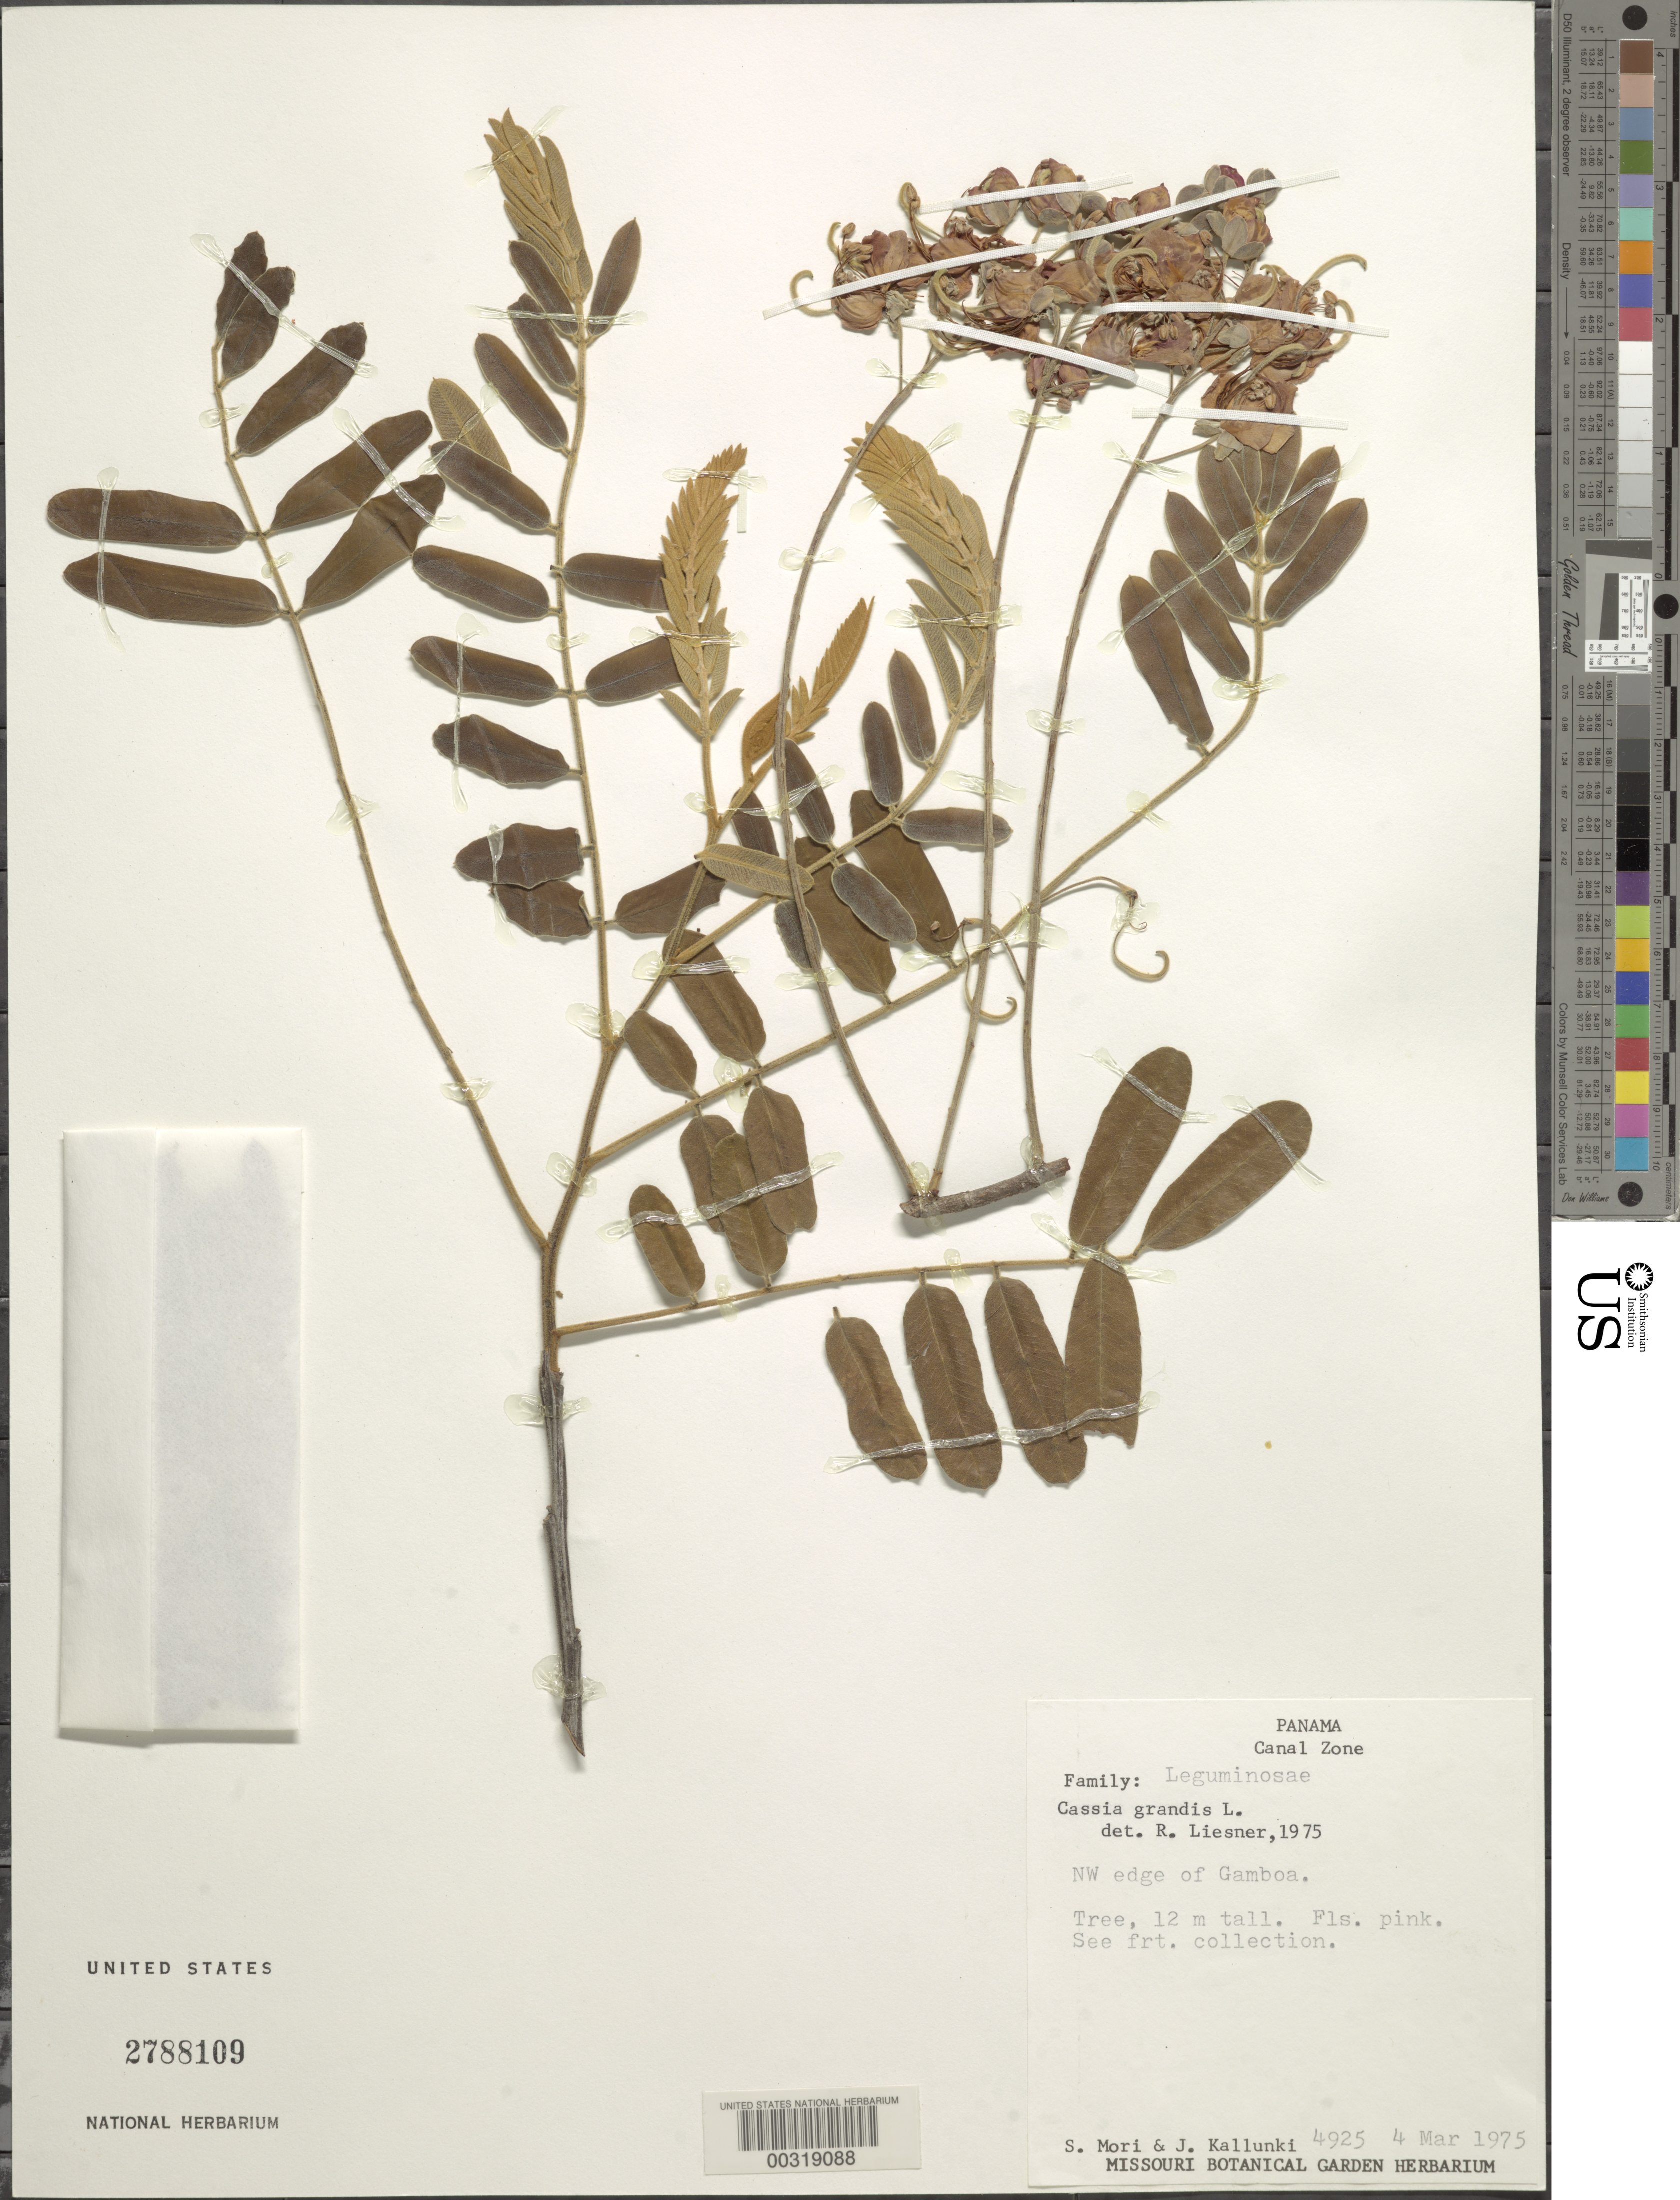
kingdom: Plantae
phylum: Tracheophyta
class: Magnoliopsida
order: Fabales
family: Fabaceae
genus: Cassia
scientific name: Cassia grandis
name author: L. f.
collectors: S. Mori & J. Kallunki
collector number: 4925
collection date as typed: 04 Mar 1975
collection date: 1975-03-04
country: Panama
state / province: Colón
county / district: Canal Zone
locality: NW edge of Gamboa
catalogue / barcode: US 2788109